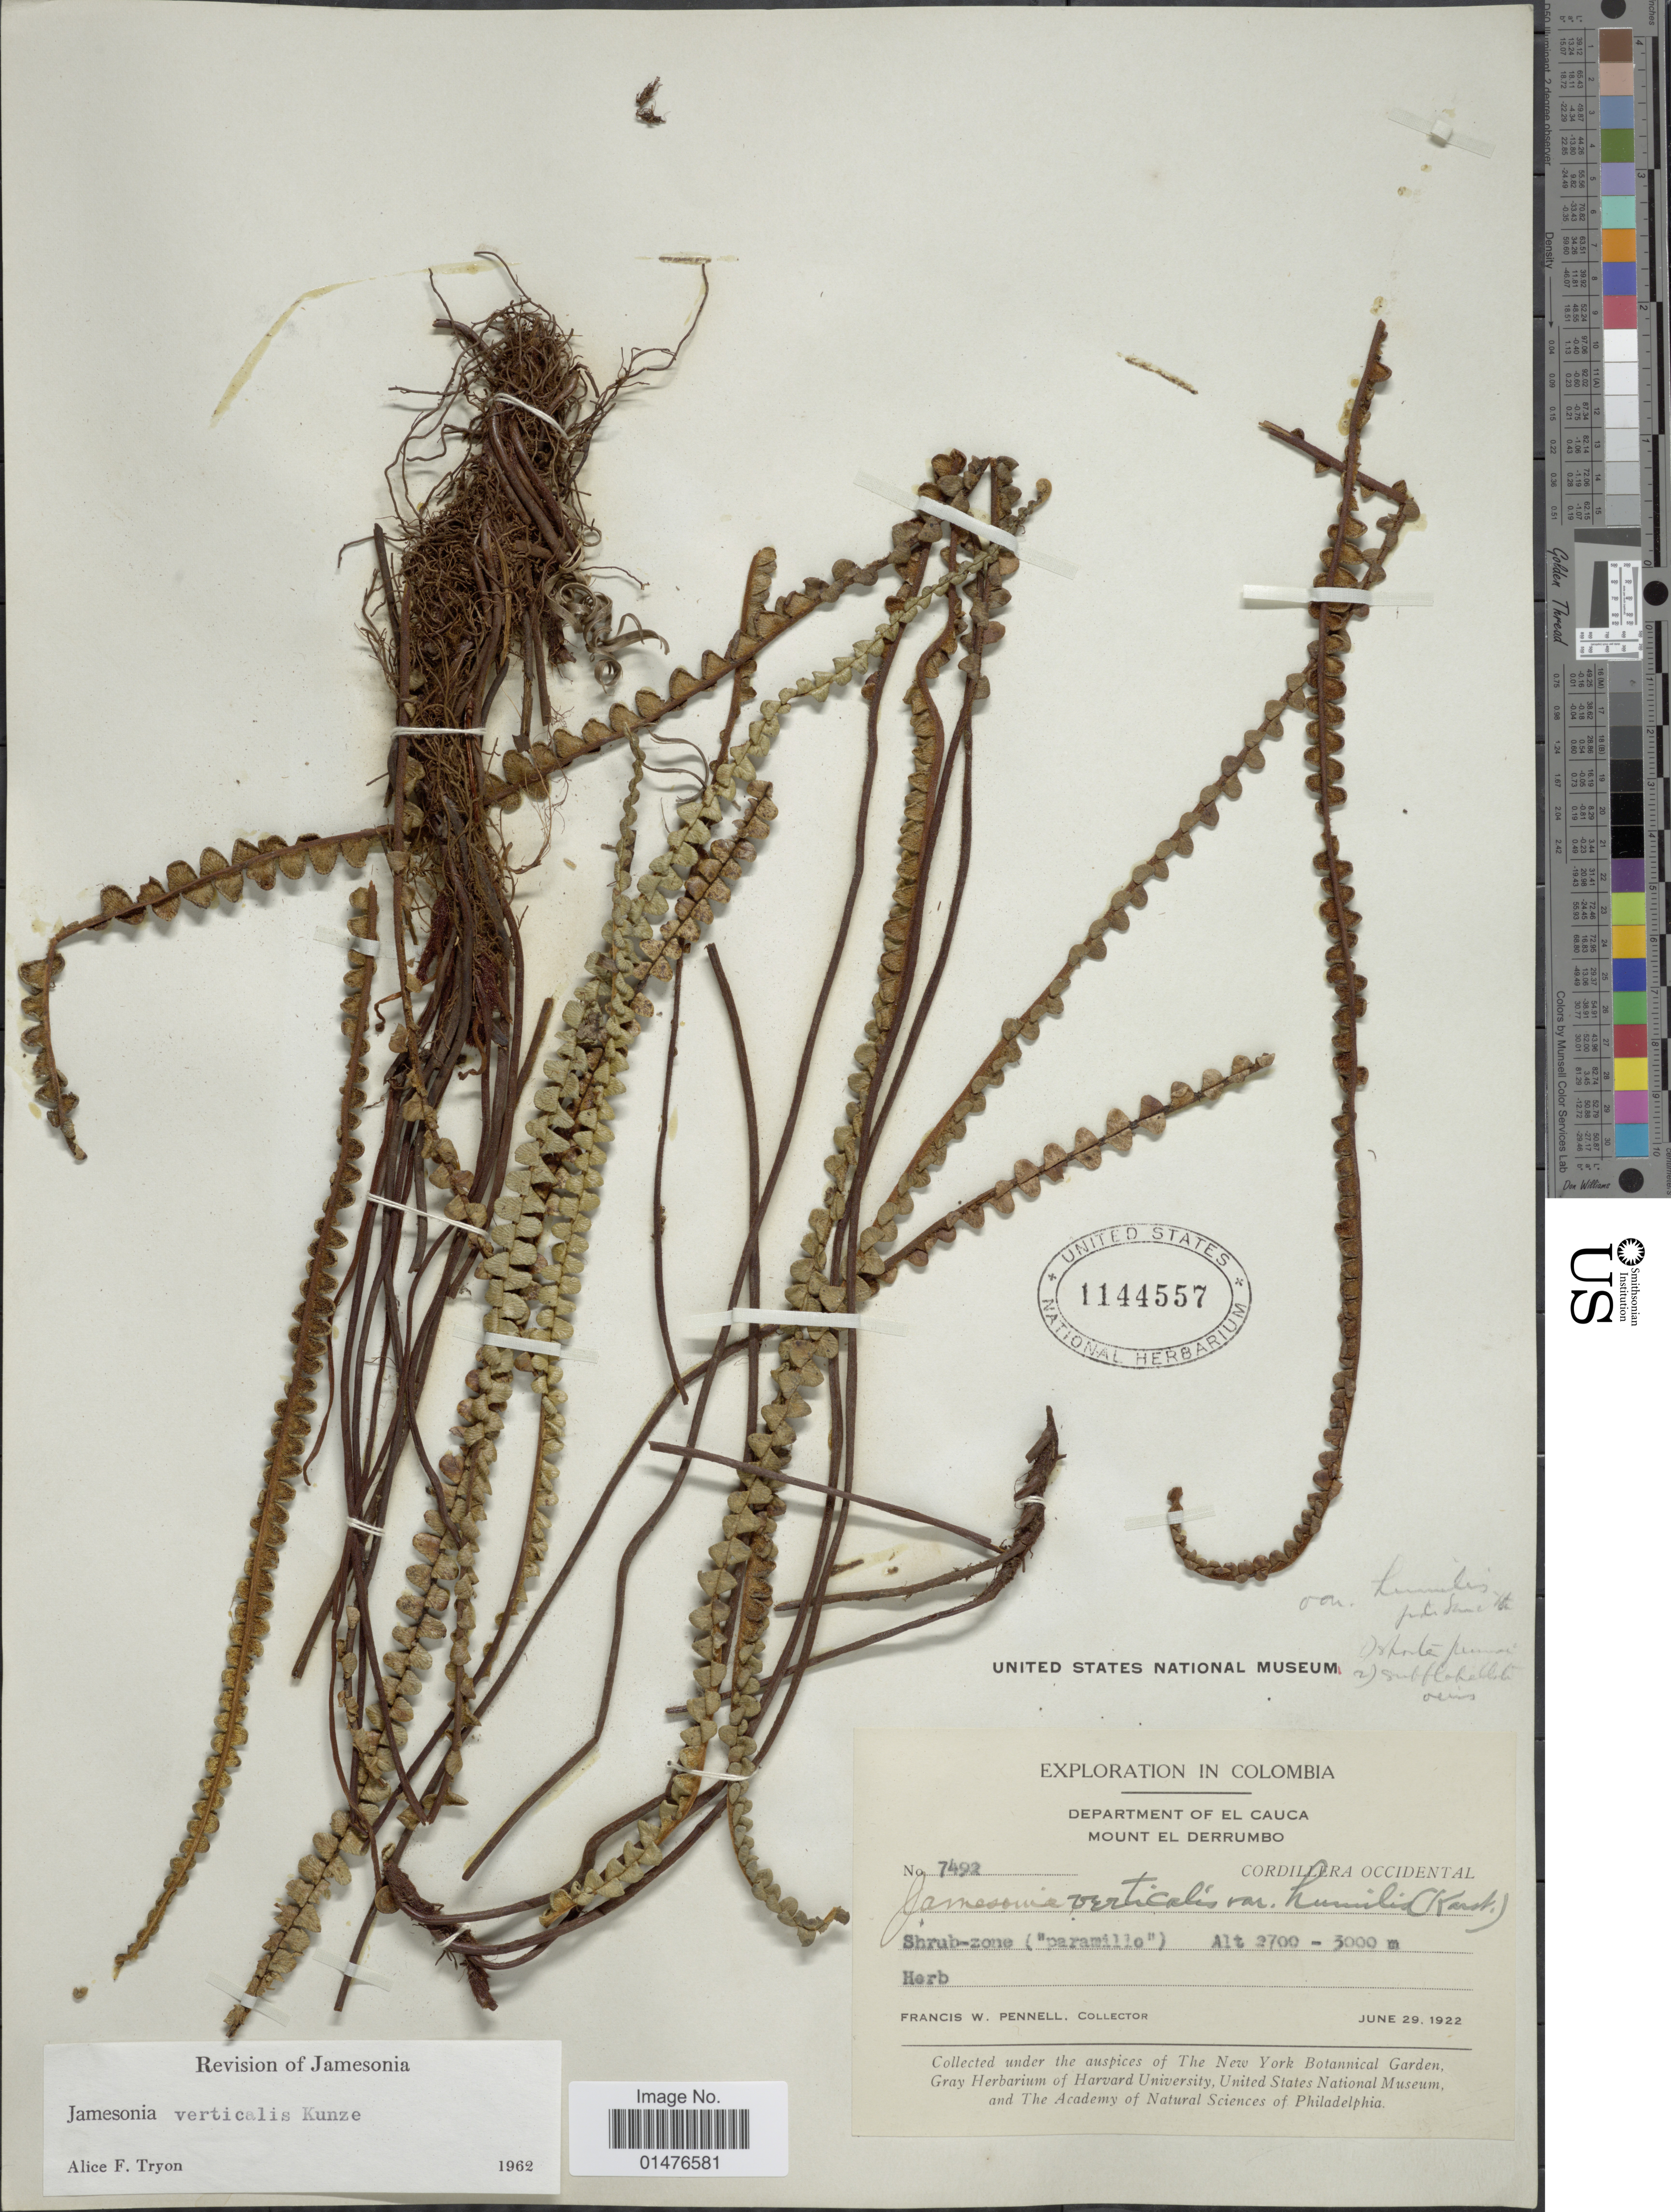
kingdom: Plantae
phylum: Tracheophyta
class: Polypodiopsida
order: Polypodiales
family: Pteridaceae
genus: Jamesonia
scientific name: Jamesonia verticalis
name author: Kunze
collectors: F. W. Pennell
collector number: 7492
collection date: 1922-06-29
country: Colombia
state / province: Cauca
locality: Department of El Cauca. Mount el Derrumbo. Cordillera Occidental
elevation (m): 2700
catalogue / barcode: US 1144557